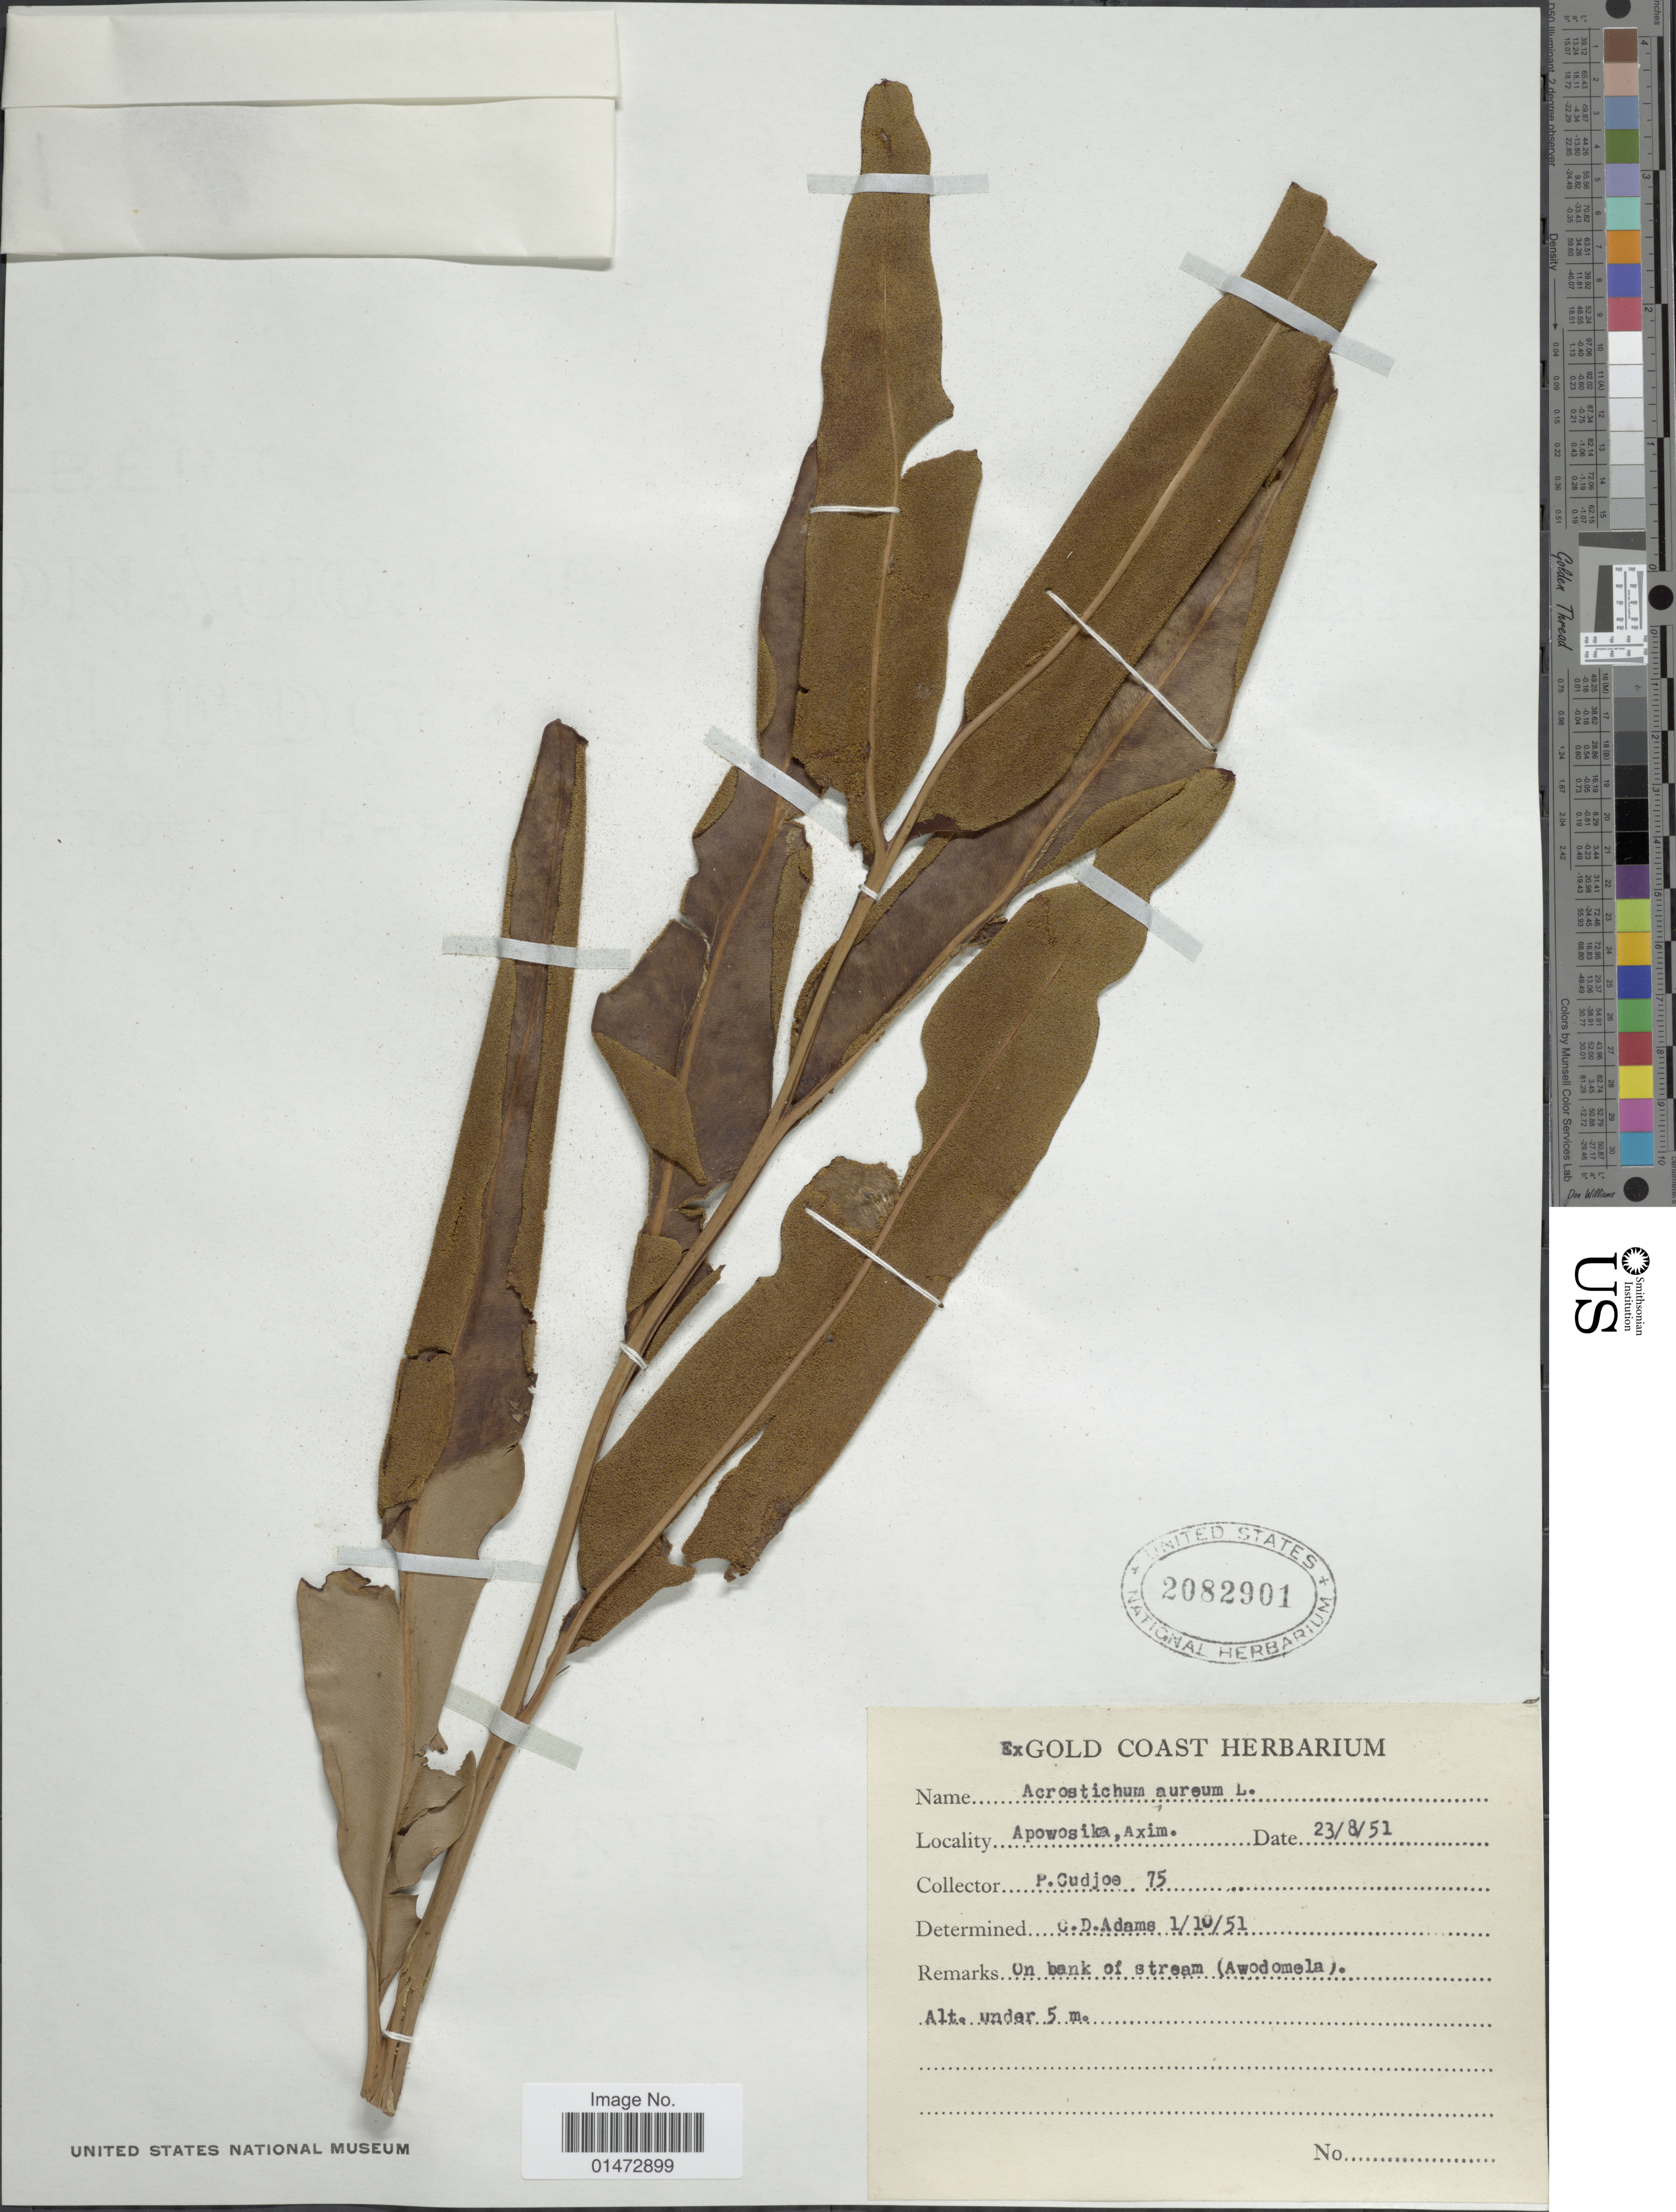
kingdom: Plantae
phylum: Tracheophyta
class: Polypodiopsida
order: Polypodiales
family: Pteridaceae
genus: Acrostichum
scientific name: Acrostichum aureum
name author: L.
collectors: P. Cudjoe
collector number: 75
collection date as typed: Transcribed d/m/y: 23/8/51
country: Ghana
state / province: Western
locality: Apowosika, Axim.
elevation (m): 5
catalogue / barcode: US 2082901